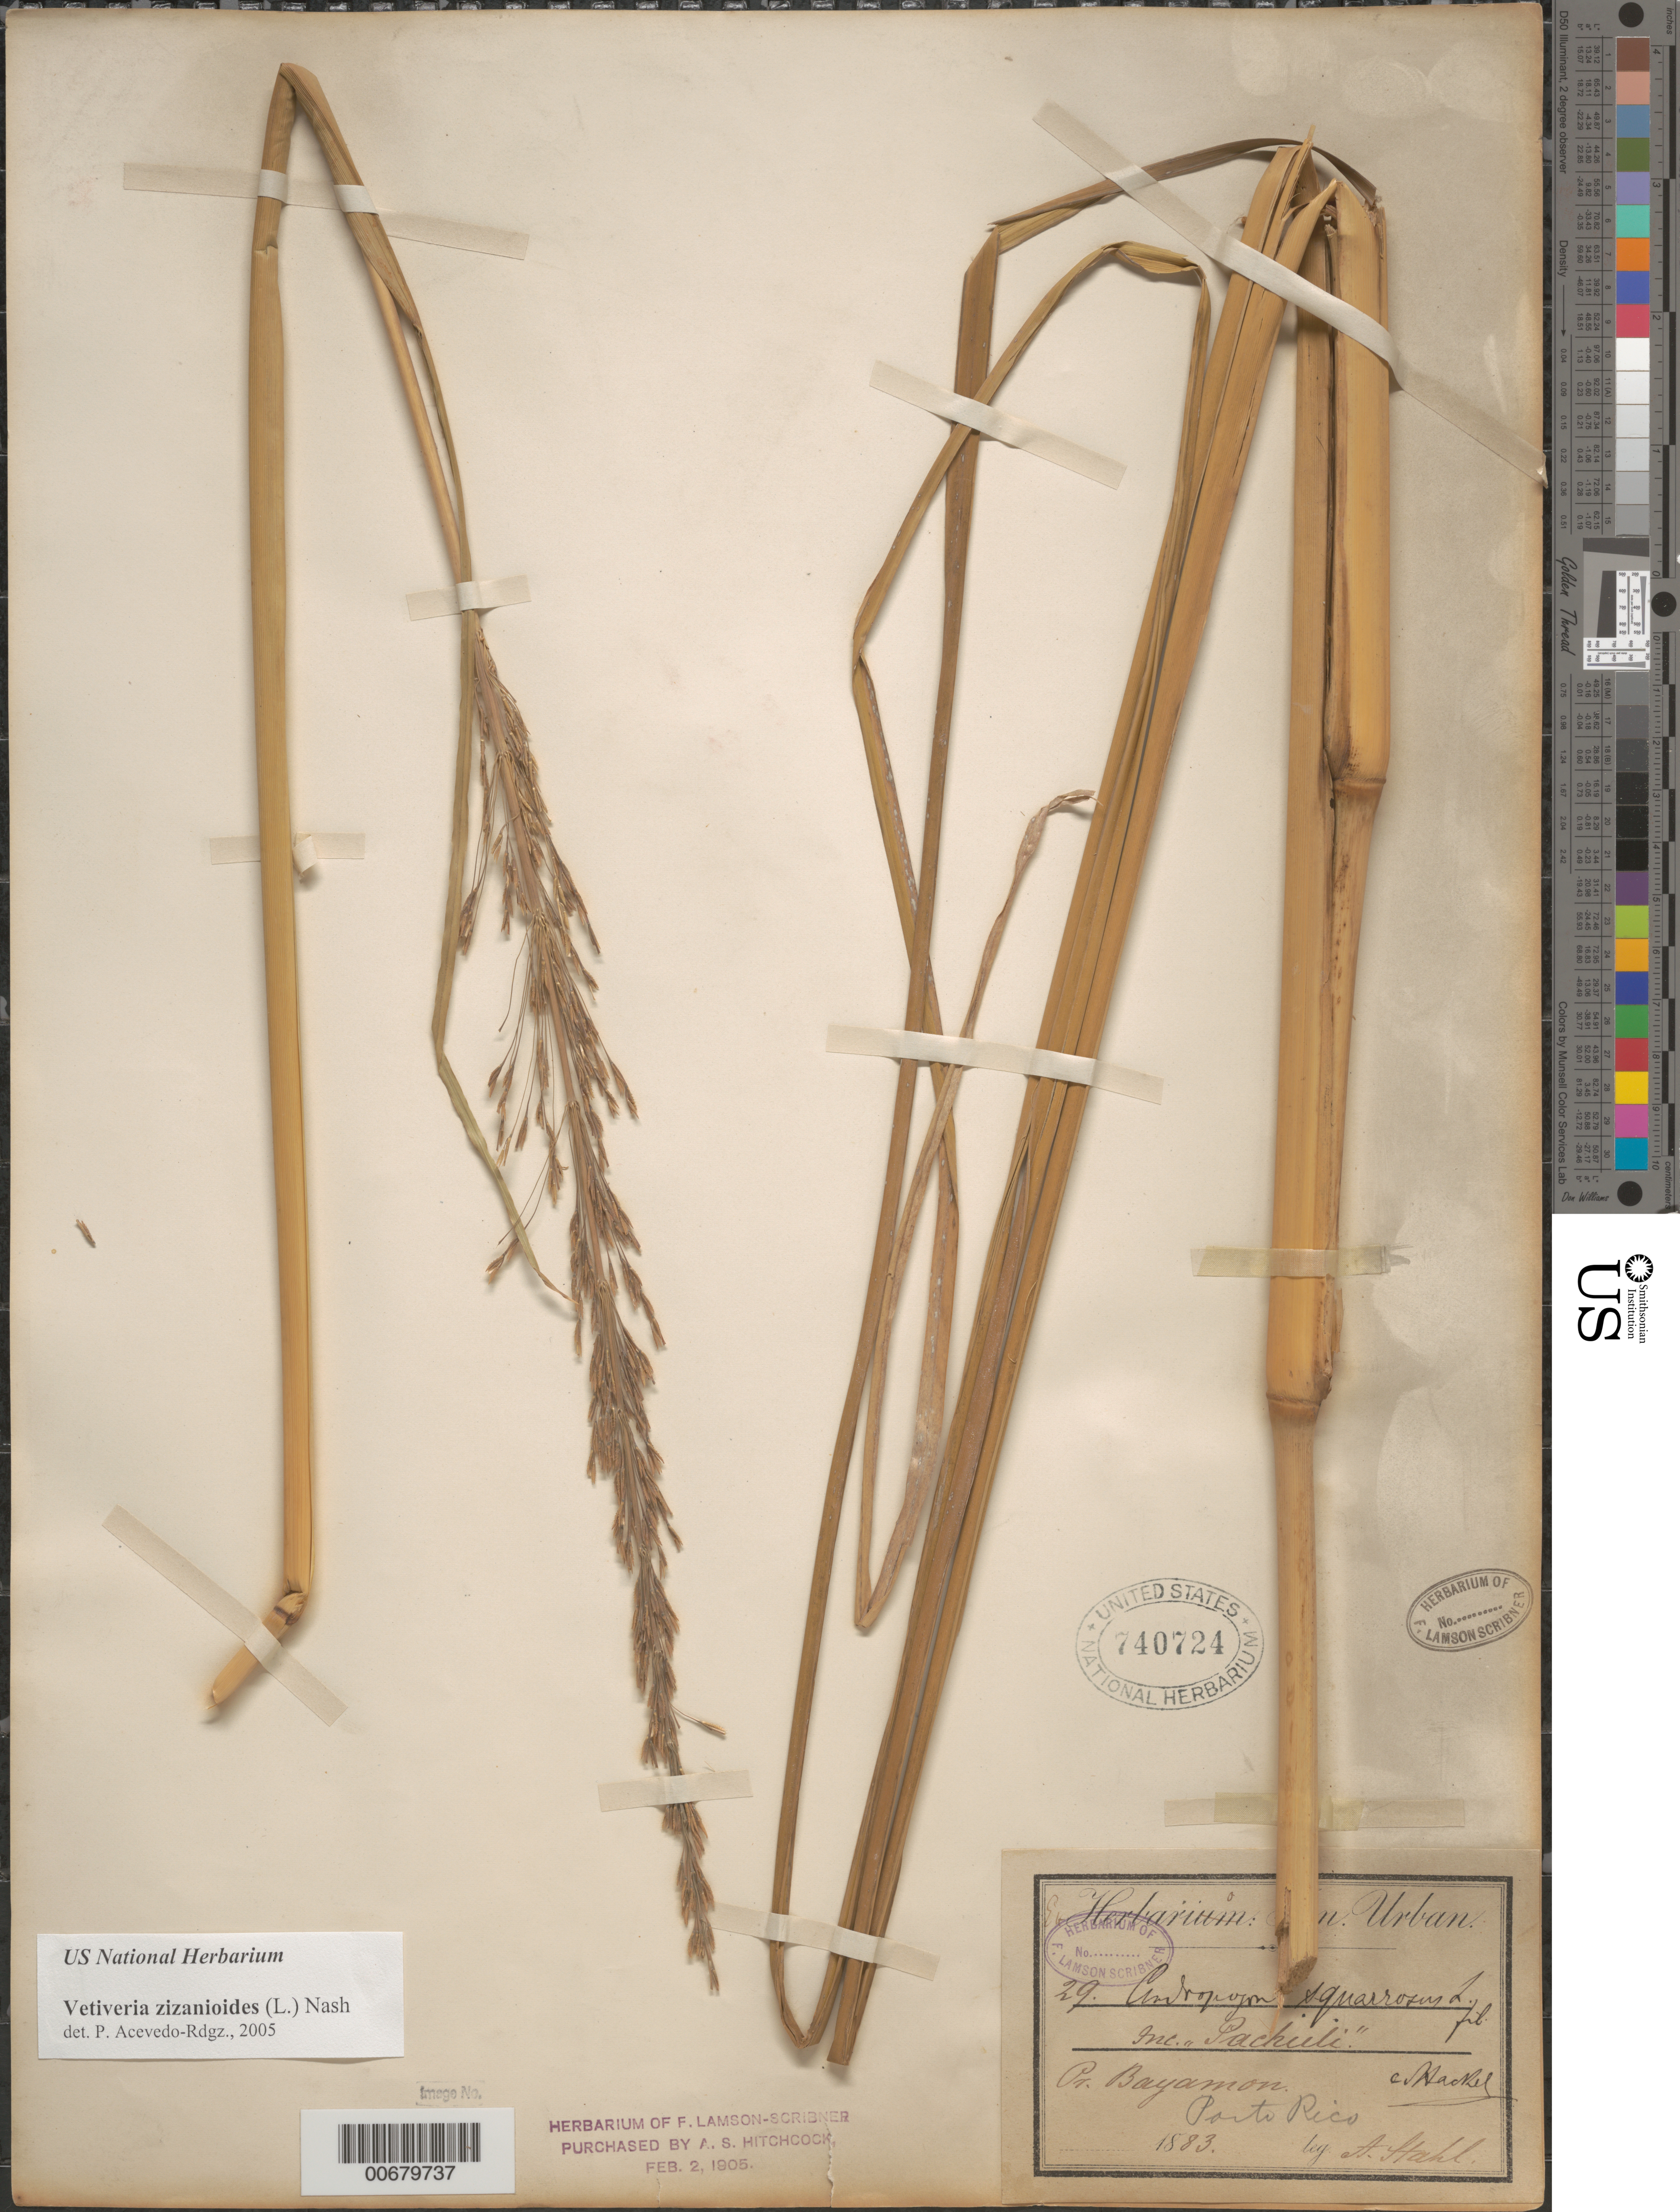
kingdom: Plantae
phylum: Tracheophyta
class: Liliopsida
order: Poales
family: Poaceae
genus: Vetiveria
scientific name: Vetiveria zizanioides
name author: (L.) Nash ex Small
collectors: A. Stahl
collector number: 29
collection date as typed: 1883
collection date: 1883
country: Puerto Rico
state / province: Bayamón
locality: Bayamon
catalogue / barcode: US 740724